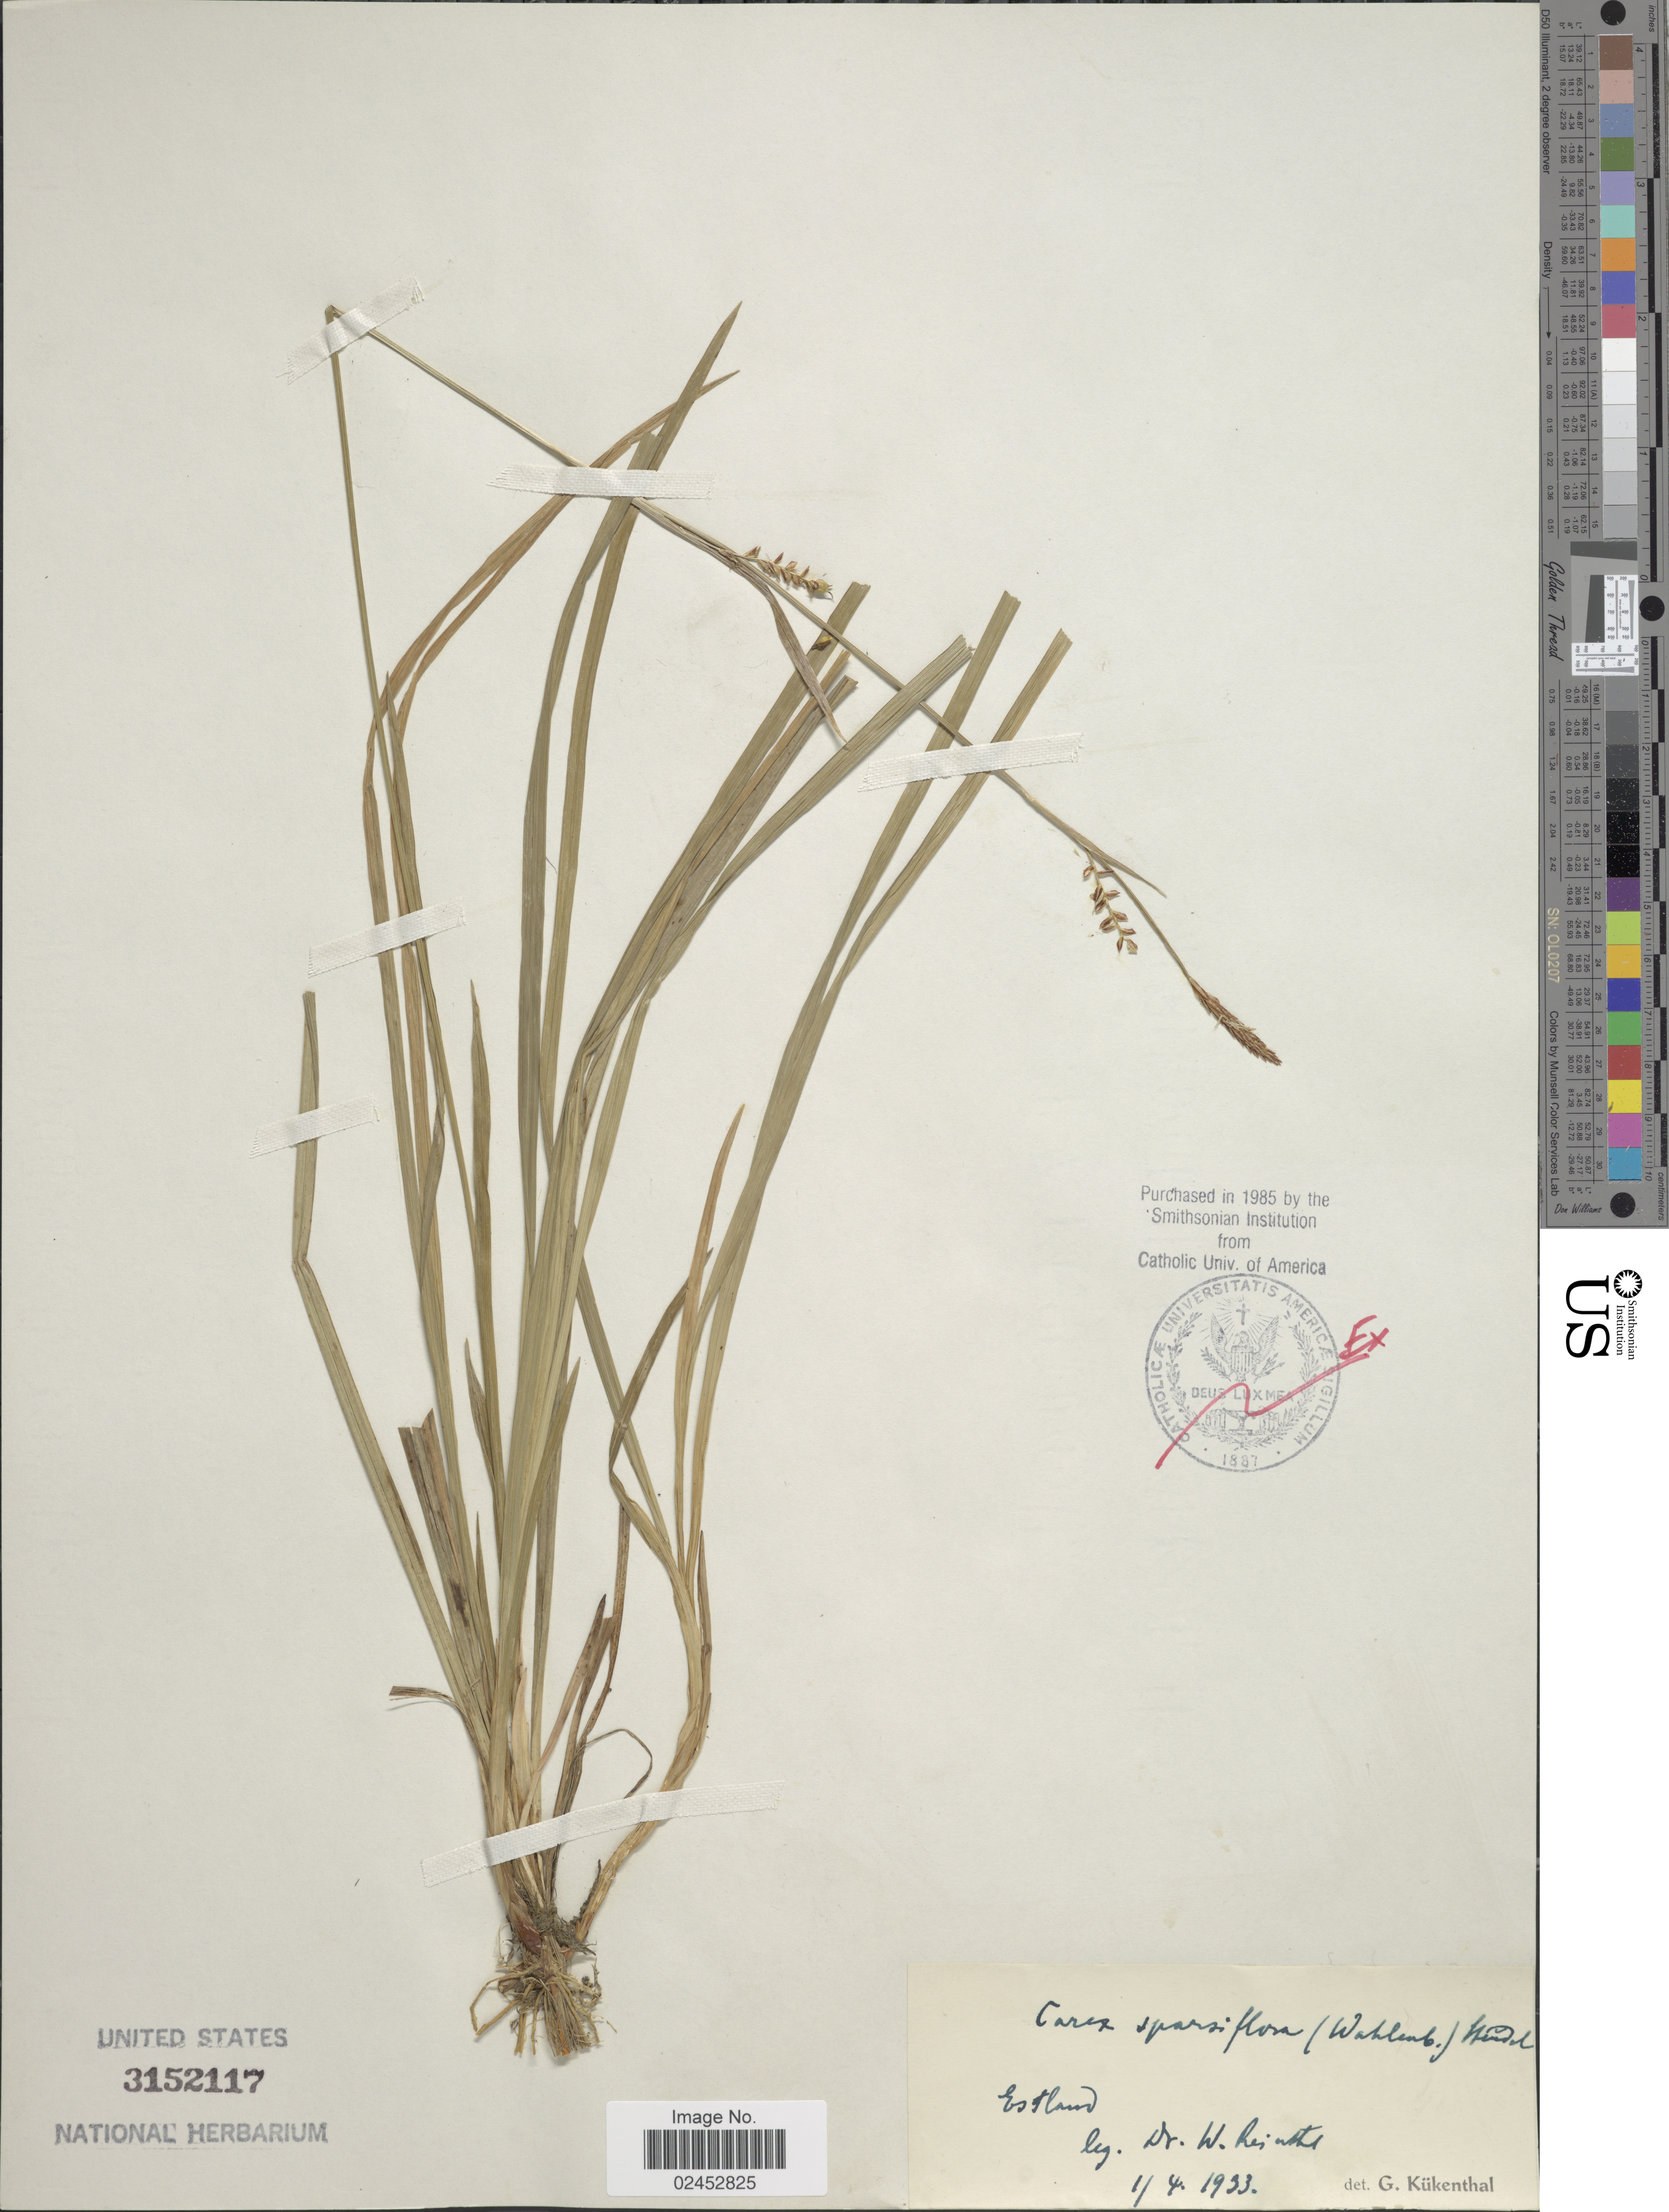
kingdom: Plantae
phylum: Tracheophyta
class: Liliopsida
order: Poales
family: Cyperaceae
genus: Carex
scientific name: Carex vaginata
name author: Tausch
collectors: W. Reinthal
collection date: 1933-04-11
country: Estonia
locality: Estland.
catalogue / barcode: US 3152117